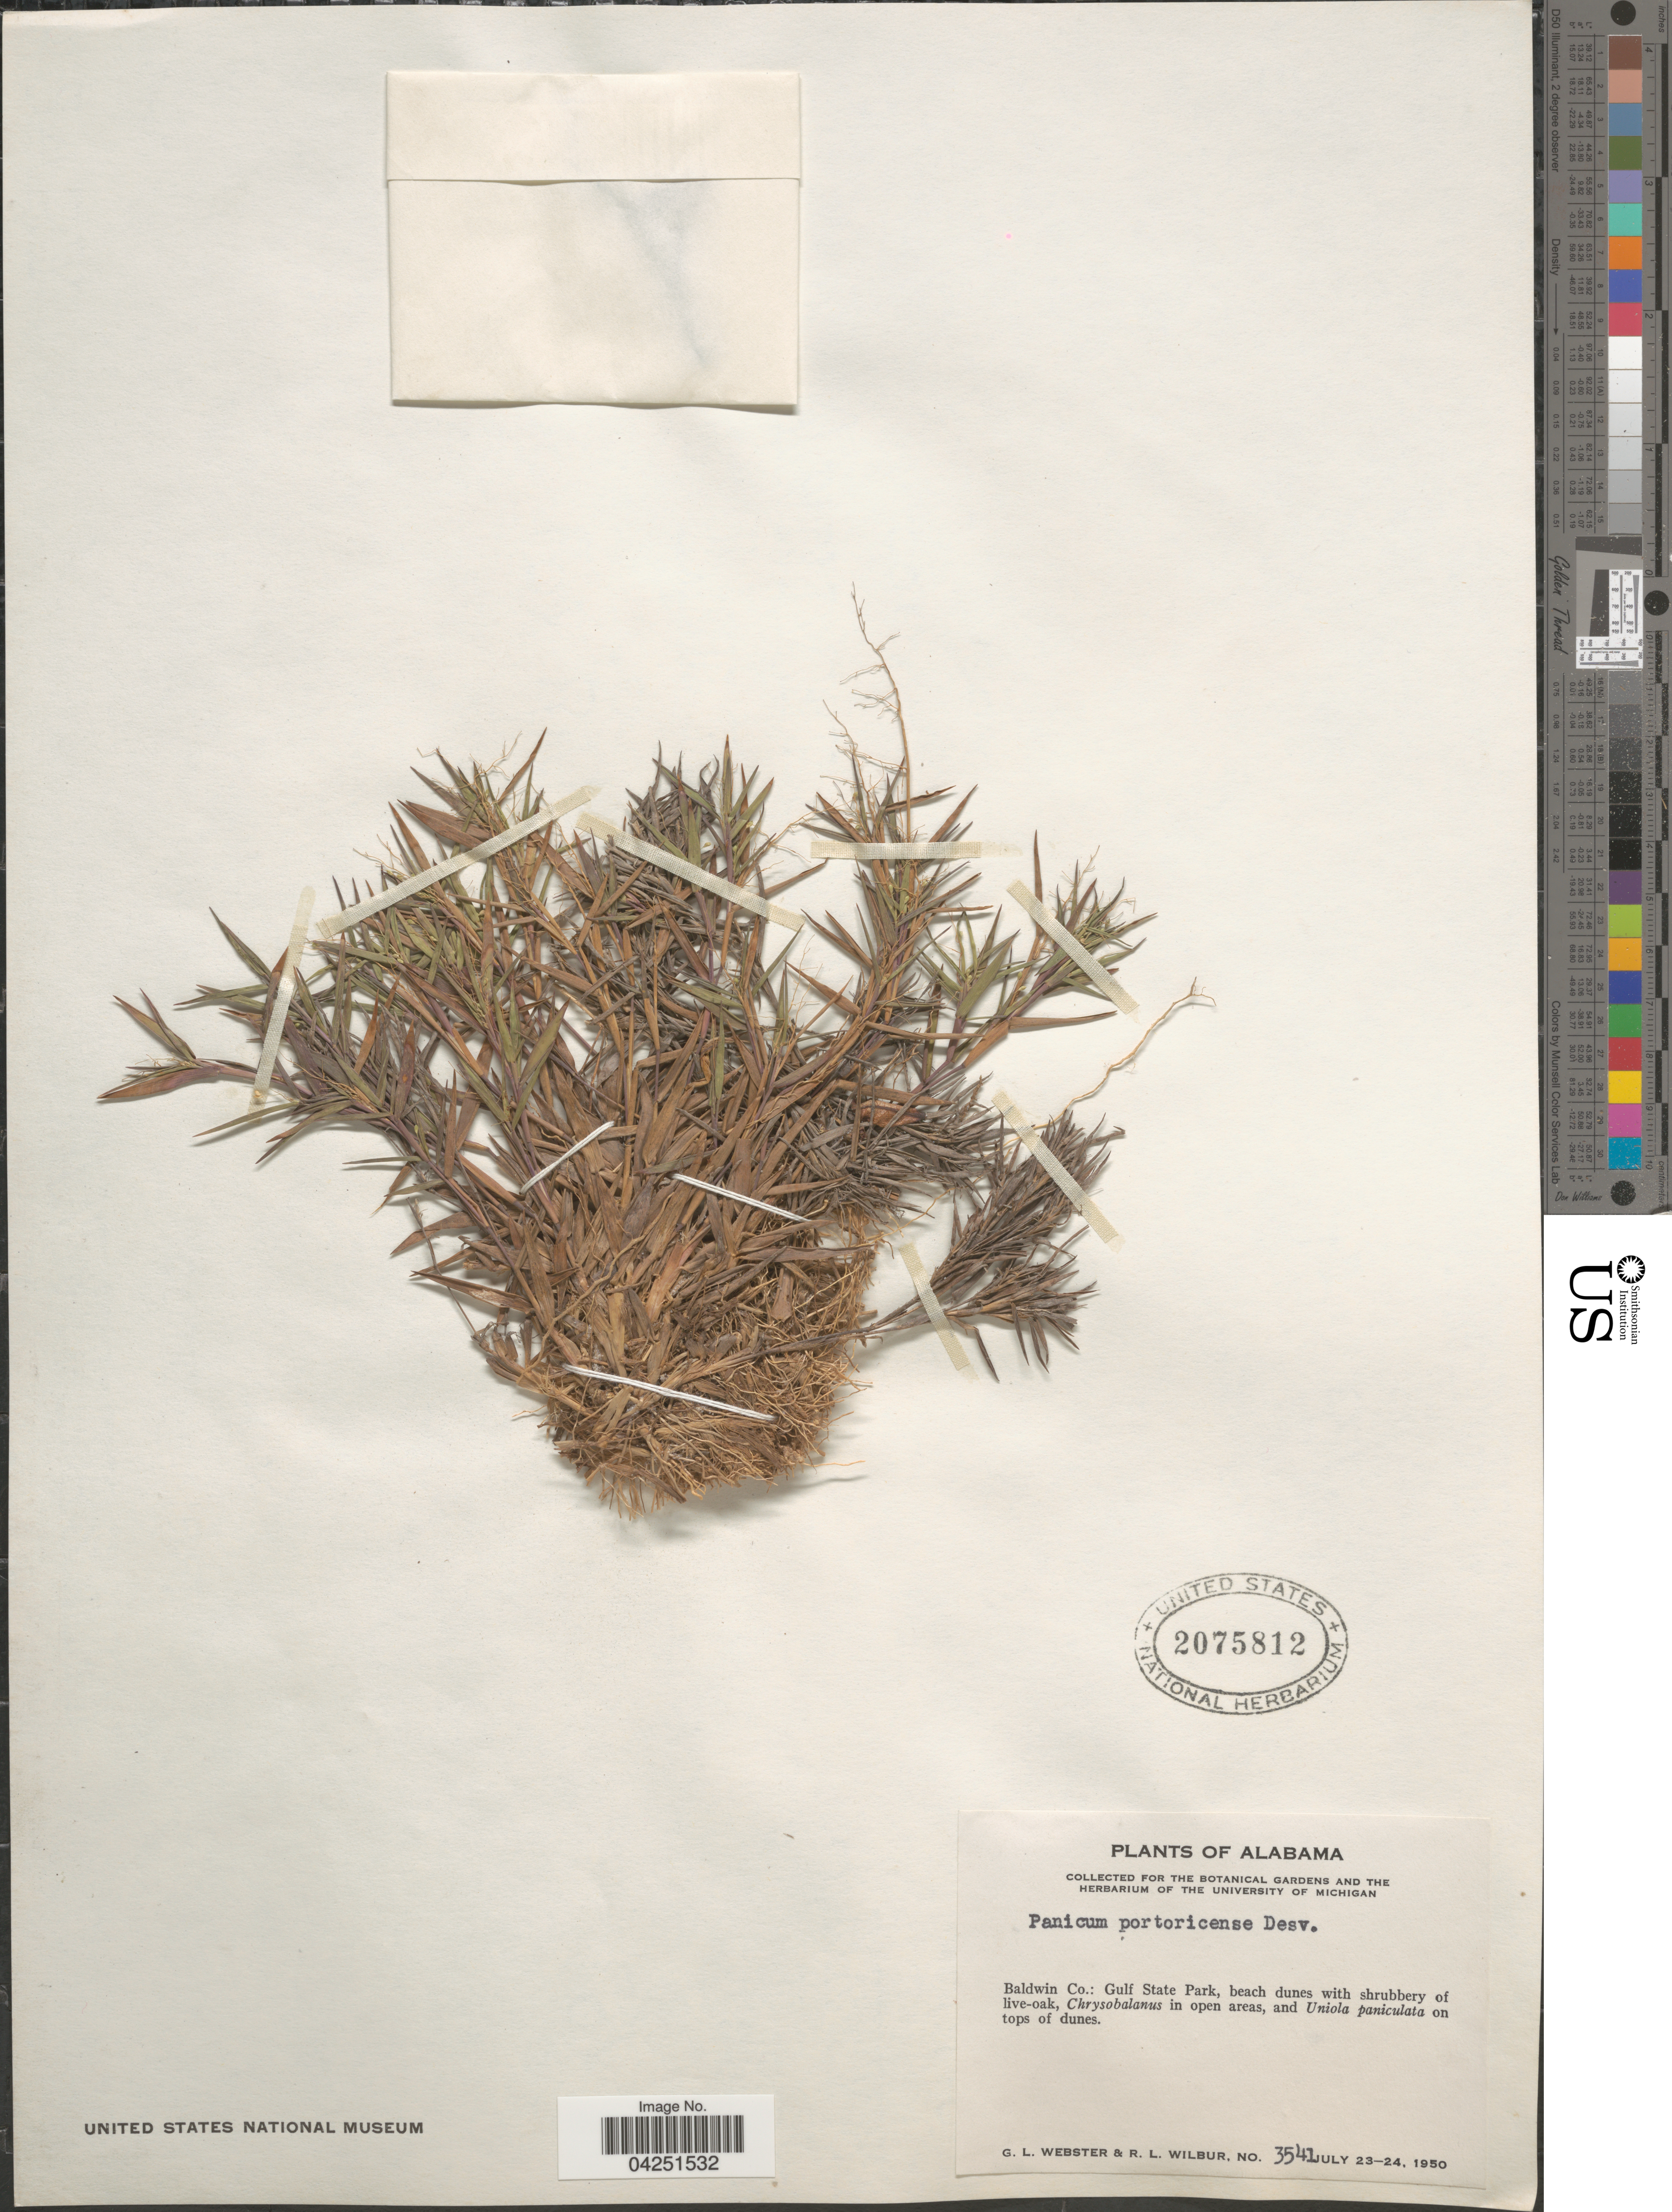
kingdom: Plantae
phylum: Tracheophyta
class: Liliopsida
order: Poales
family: Poaceae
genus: Dichanthelium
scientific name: Dichanthelium acuminatum var. acuminatum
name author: (Sw.) Gould & C.A. Clark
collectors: G. L. Webster & R. L. Wilbur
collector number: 3541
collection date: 1950-07-23/1950-07-24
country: United States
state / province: Alabama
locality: Baldwin Co.: Gulf State Park.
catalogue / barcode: US 2075812